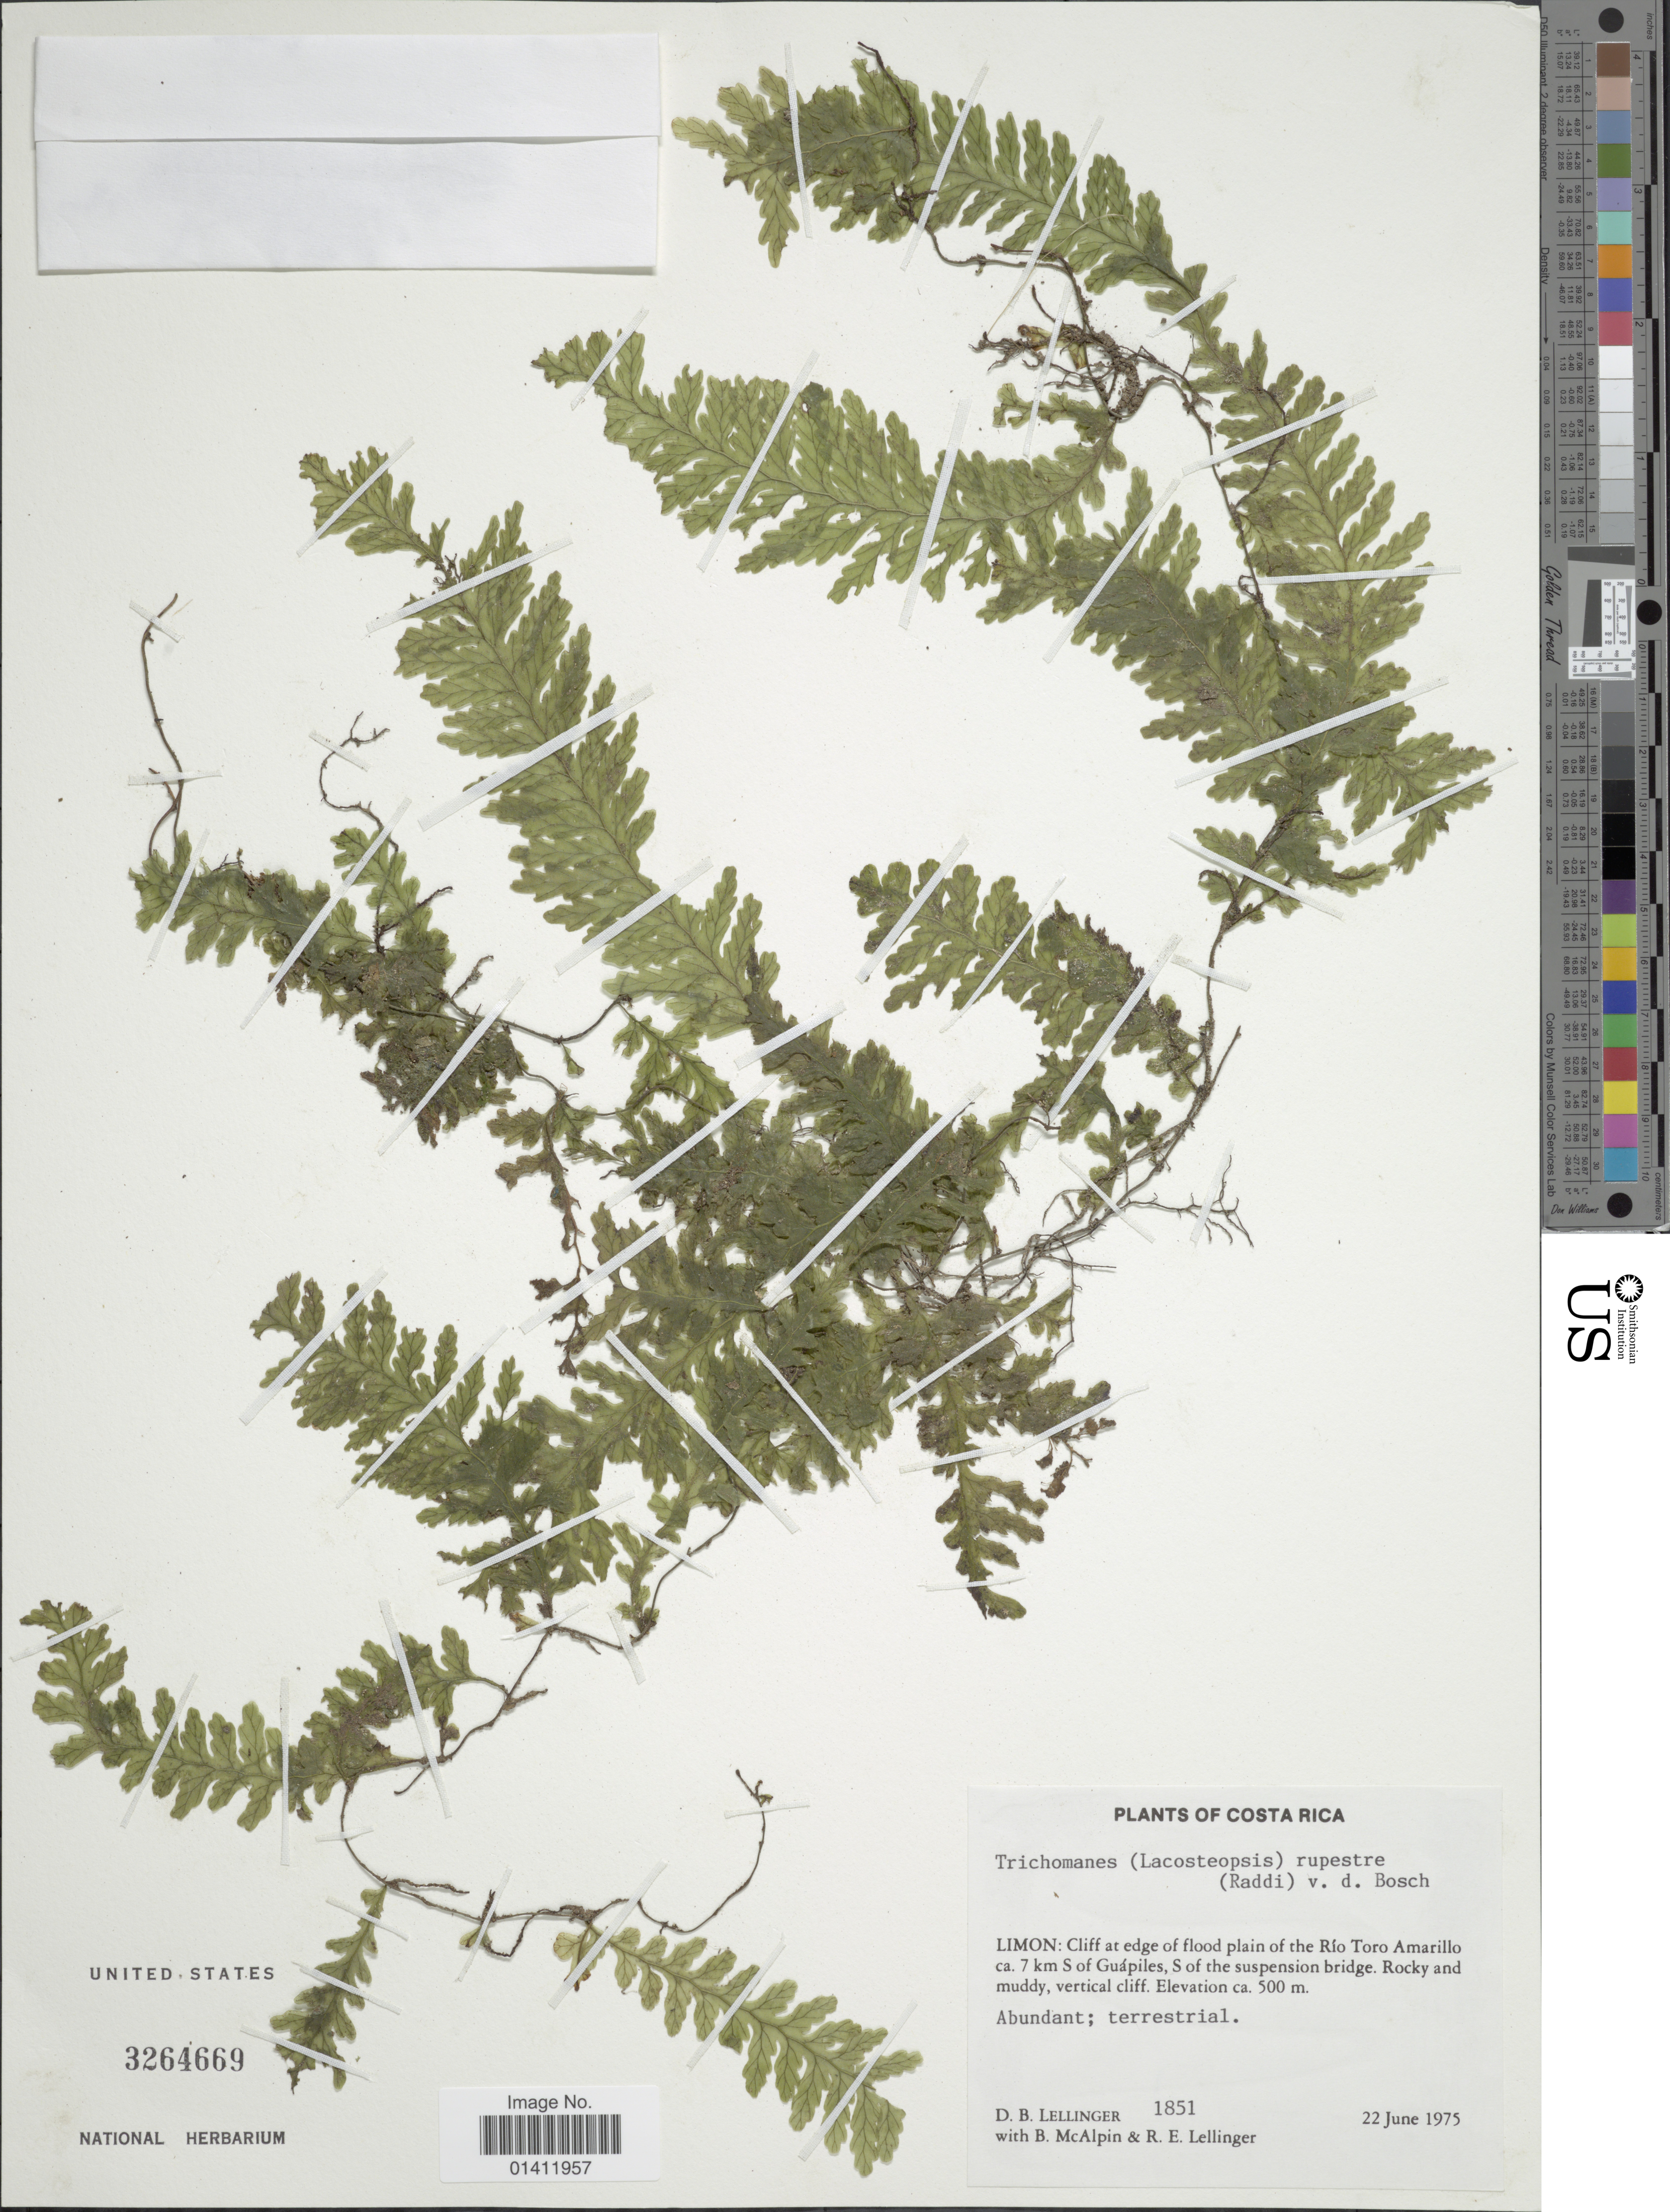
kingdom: Plantae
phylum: Tracheophyta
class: Polypodiopsida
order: Hymenophyllales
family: Hymenophyllaceae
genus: Vandenboschia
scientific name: Vandenboschia rupestris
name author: (Raddi) Ebihara & K. Iwats.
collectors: D. B. Lellinger, B. Mcalpin & R. E. Lellinger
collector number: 1851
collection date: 1975-06-22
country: Costa Rica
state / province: Limón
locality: Cliff at edge of flood plain of the Rio Toro Amarillo ca. 7 km S of Guapiles, S of the suspension bridge.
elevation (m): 500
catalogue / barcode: US 3264669